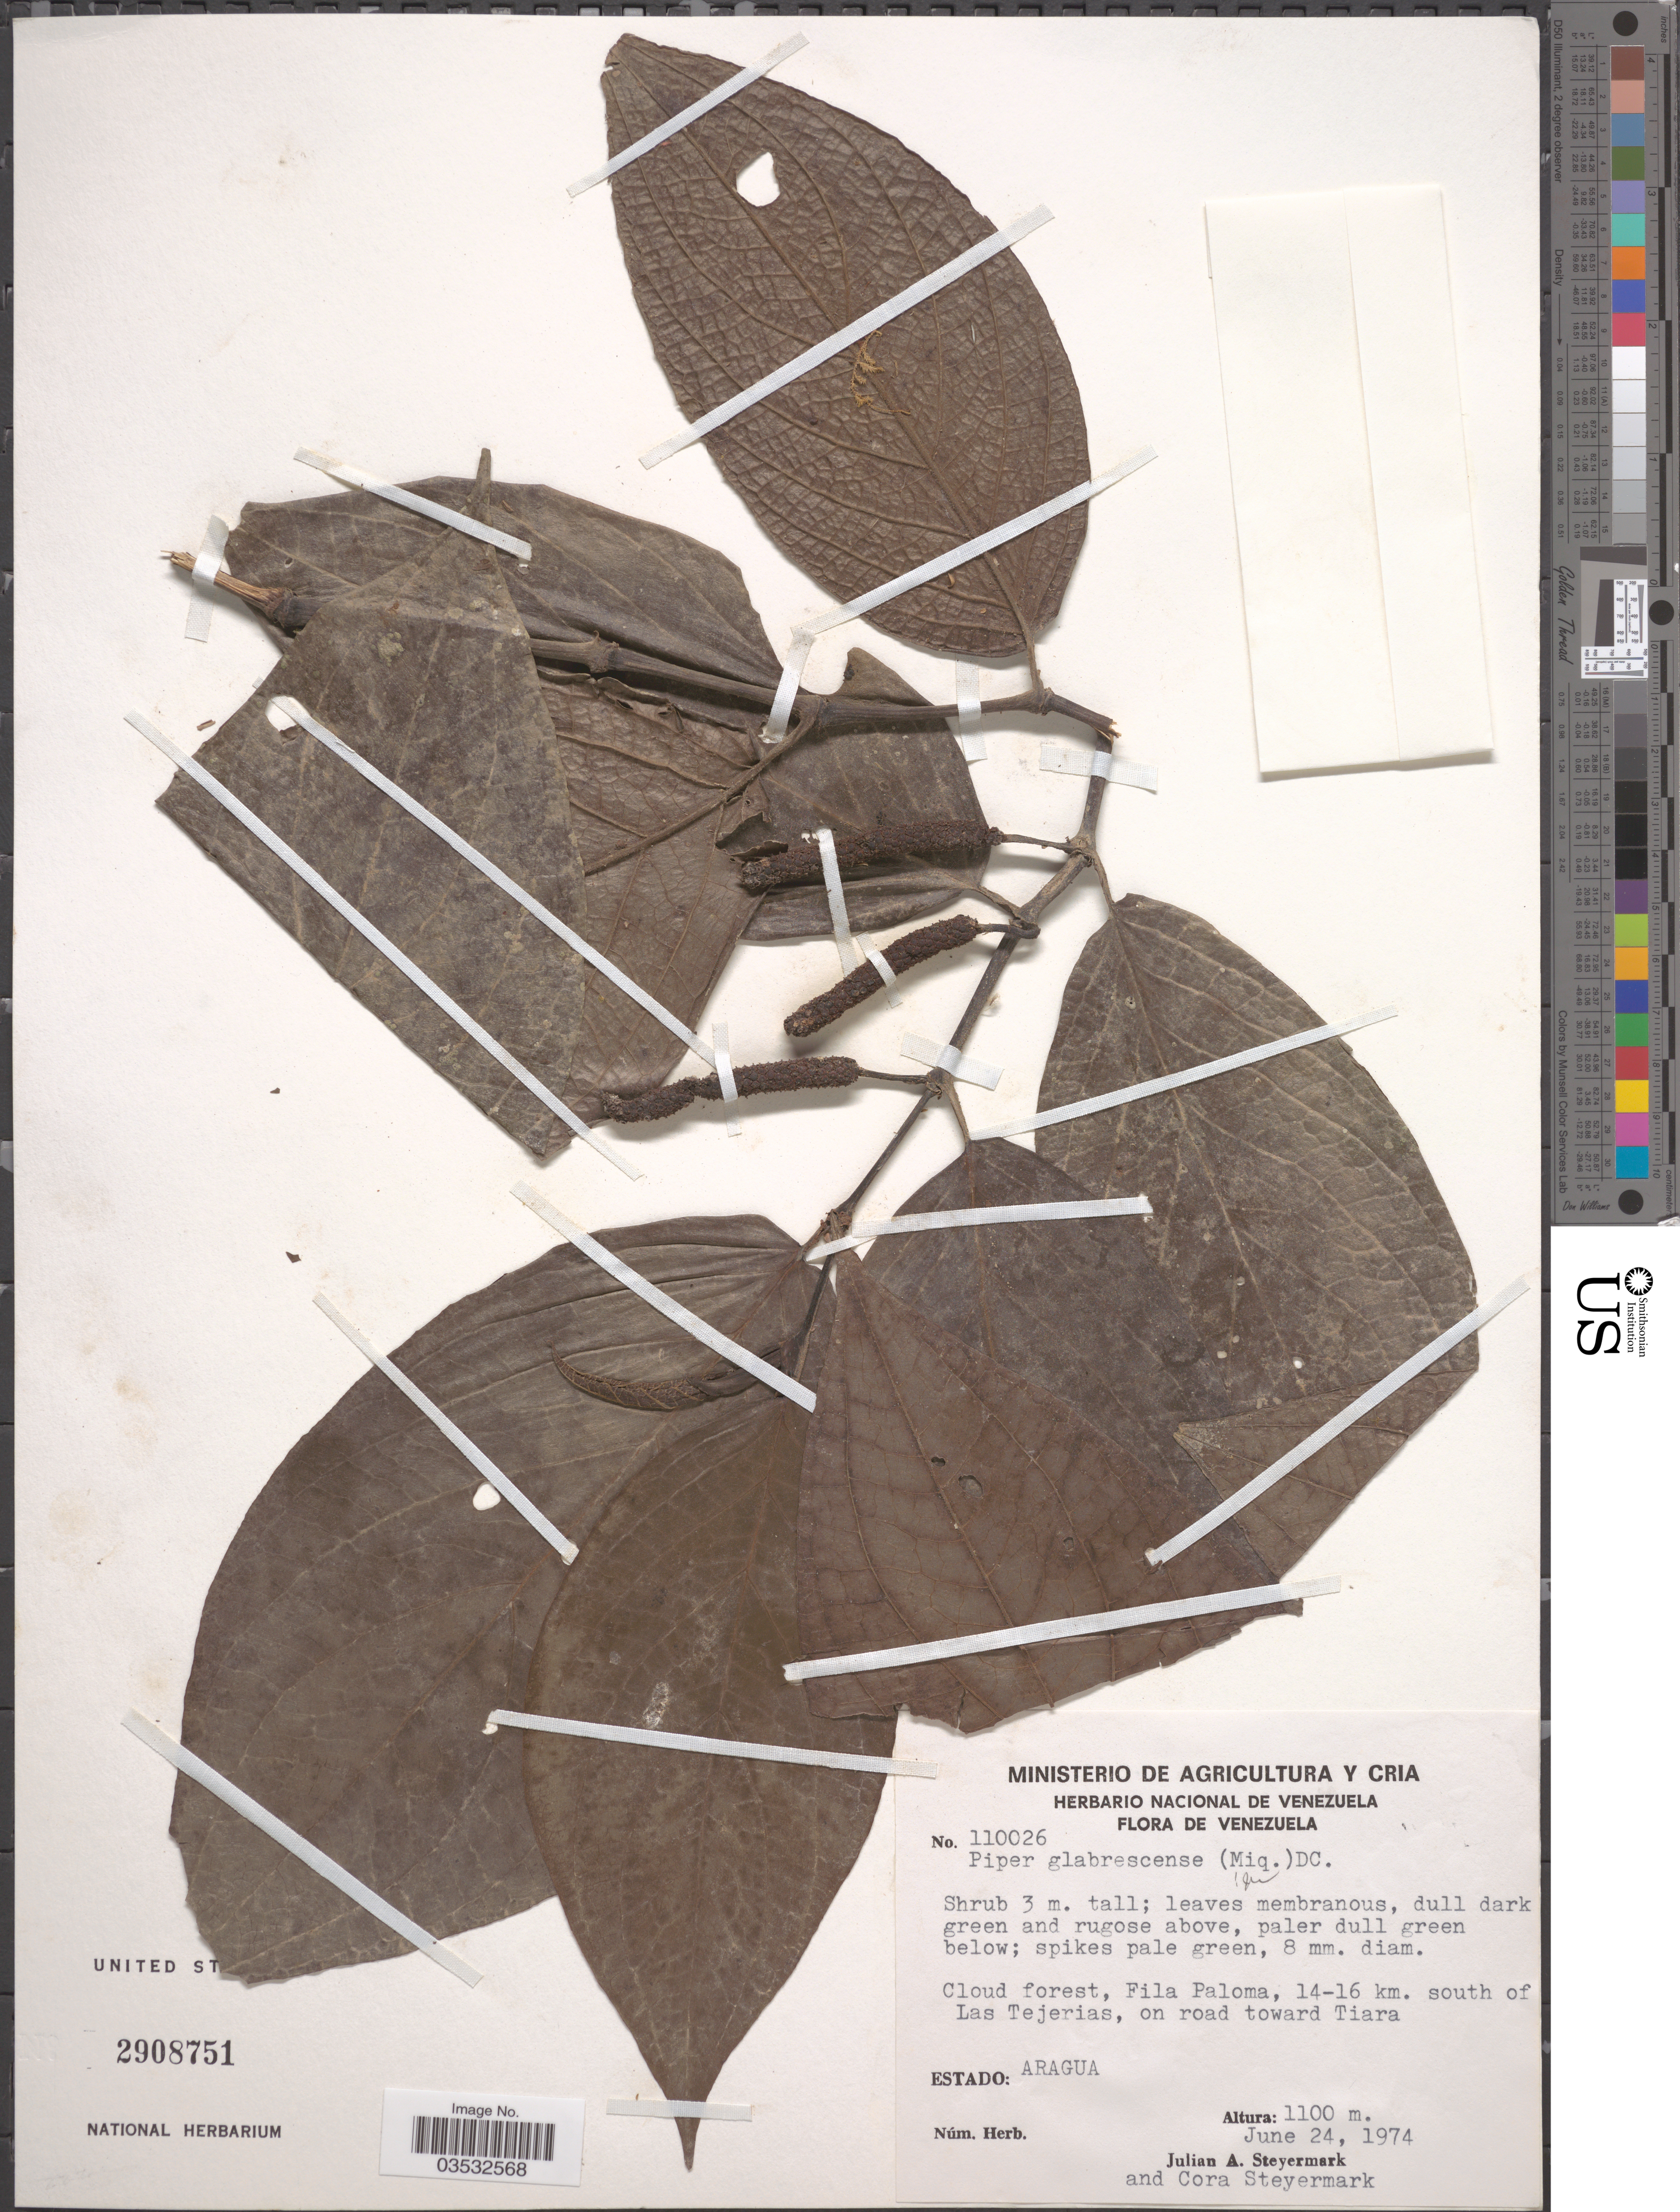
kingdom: Plantae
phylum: Tracheophyta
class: Magnoliopsida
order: Piperales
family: Piperaceae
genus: Piper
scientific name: Piper glabrescens var. glabrescens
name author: (Miq.) C. DC.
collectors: J. Steyermark & C. Steyermark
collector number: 110026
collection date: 1974-06-24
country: Venezuela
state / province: Aragua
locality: Cloud forest, Fila Paloma, 14-16 km. south of Las Tejerias, on road toward Tiara.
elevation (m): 1100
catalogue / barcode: US 2908751